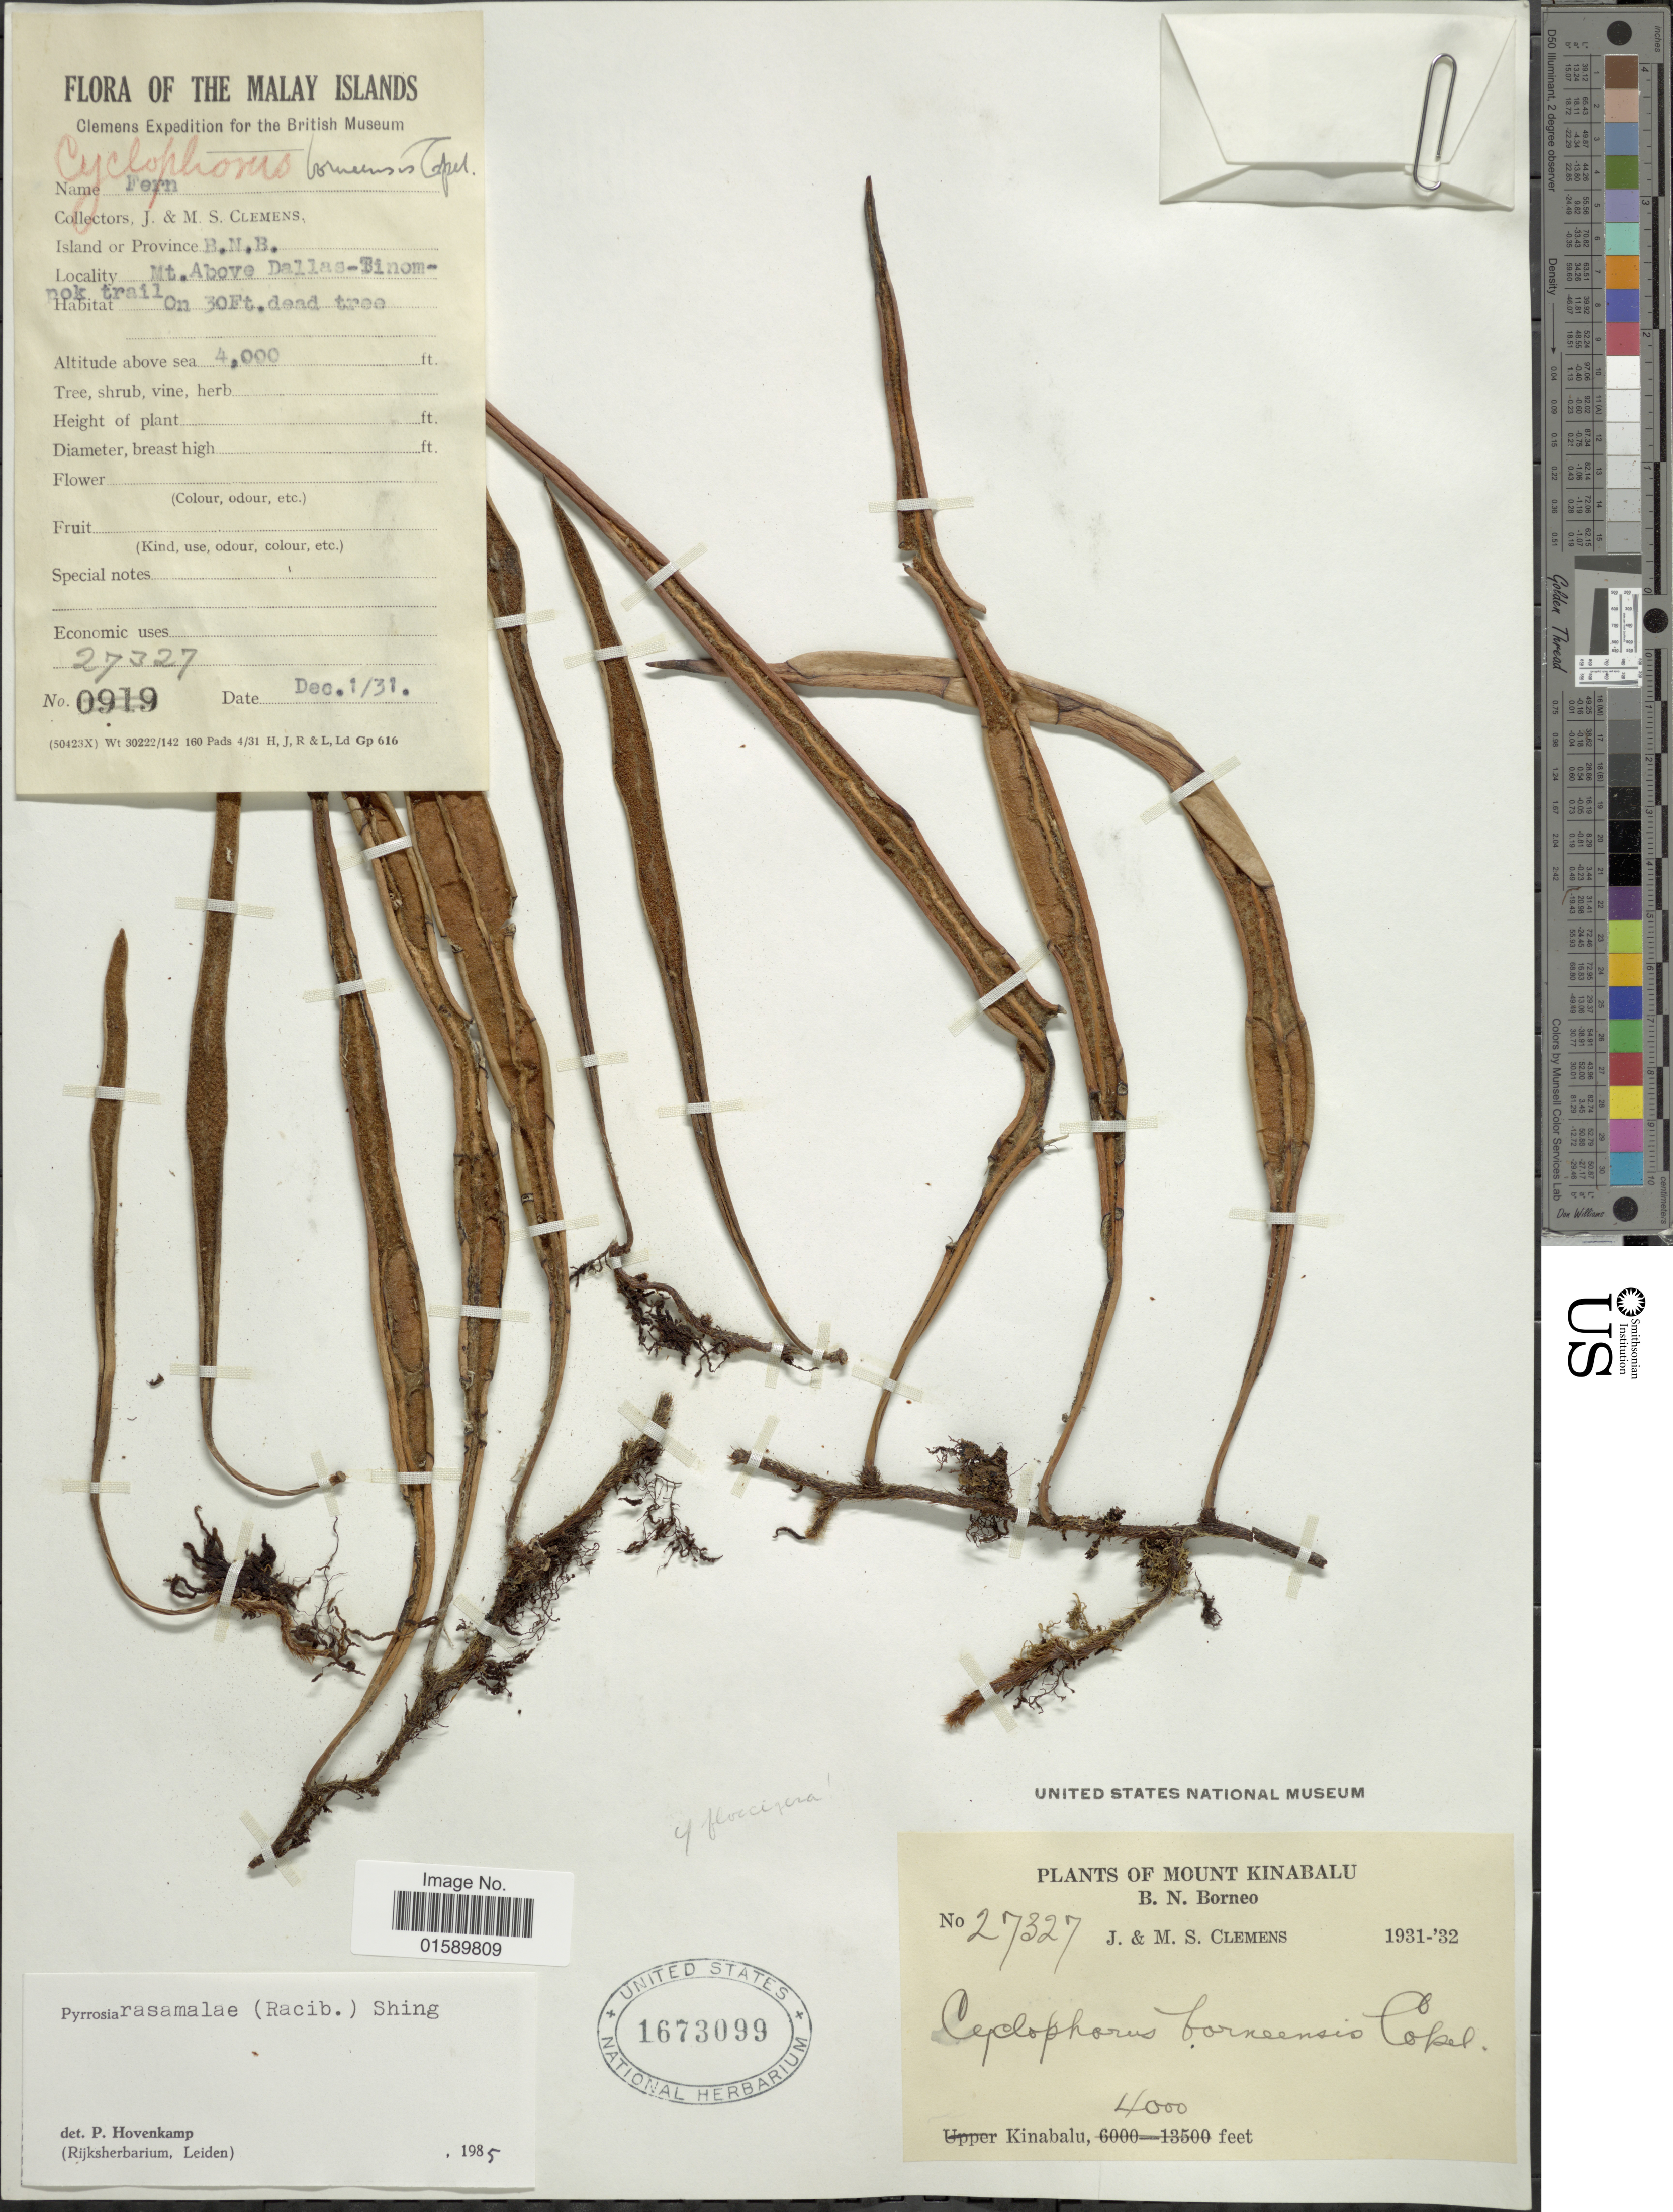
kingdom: Plantae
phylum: Tracheophyta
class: Polypodiopsida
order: Polypodiales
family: Polypodiaceae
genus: Pyrrosia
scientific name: Pyrrosia rasamalae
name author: (Racib.) K.H. Shing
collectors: J. Clemens & M. S. Clemens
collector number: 27327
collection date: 1931-12-01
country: Malaysia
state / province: Sabah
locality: Malay Islands. Island or Province B.N.B. Mt. Aboe Dallas-Tinom-pok trail. Mount Kinabalu.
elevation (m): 1219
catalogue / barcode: US 1673099